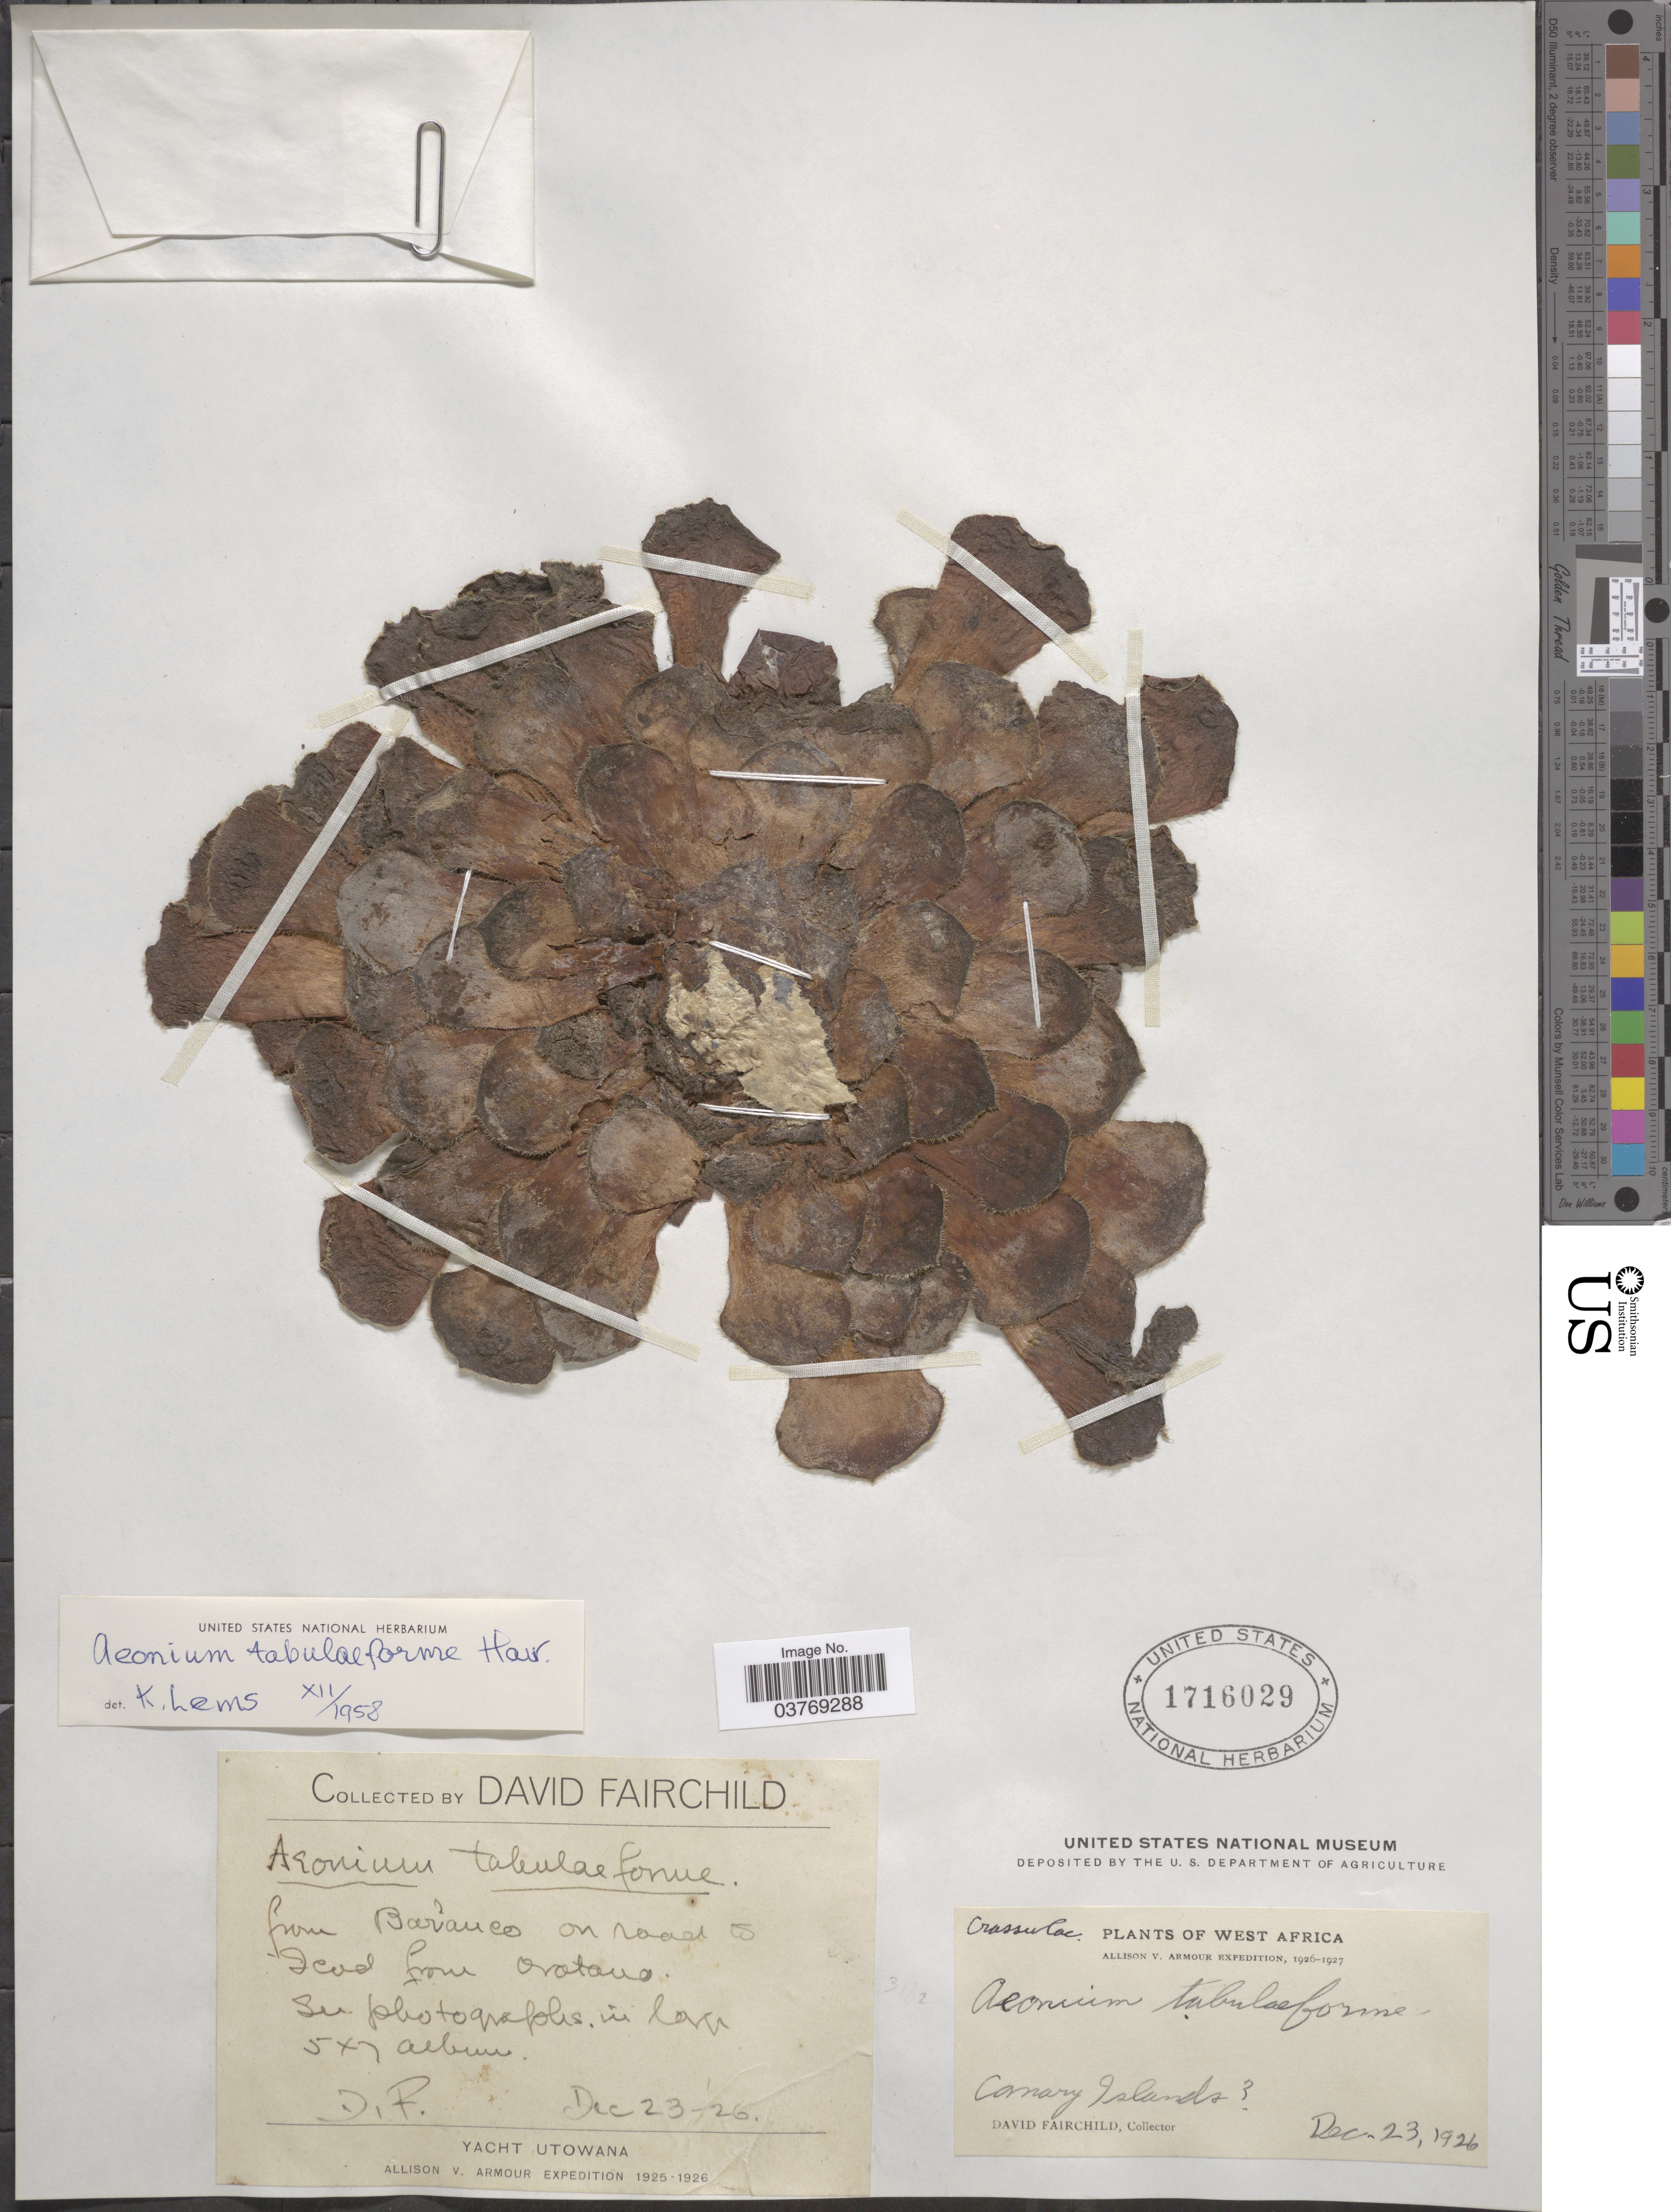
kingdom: Plantae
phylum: Tracheophyta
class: Magnoliopsida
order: Saxifragales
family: Crassulaceae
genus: Aeonium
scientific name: Aeonium tabulaeforme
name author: (Haw.) Webb & Berthel.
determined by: Evans, K.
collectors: D. Fairchild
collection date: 1926-12-23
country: Spain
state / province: Canarias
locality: Canary Islands. From Baŕanco on road w* Jeud* from Orotava.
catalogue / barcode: US 1716029